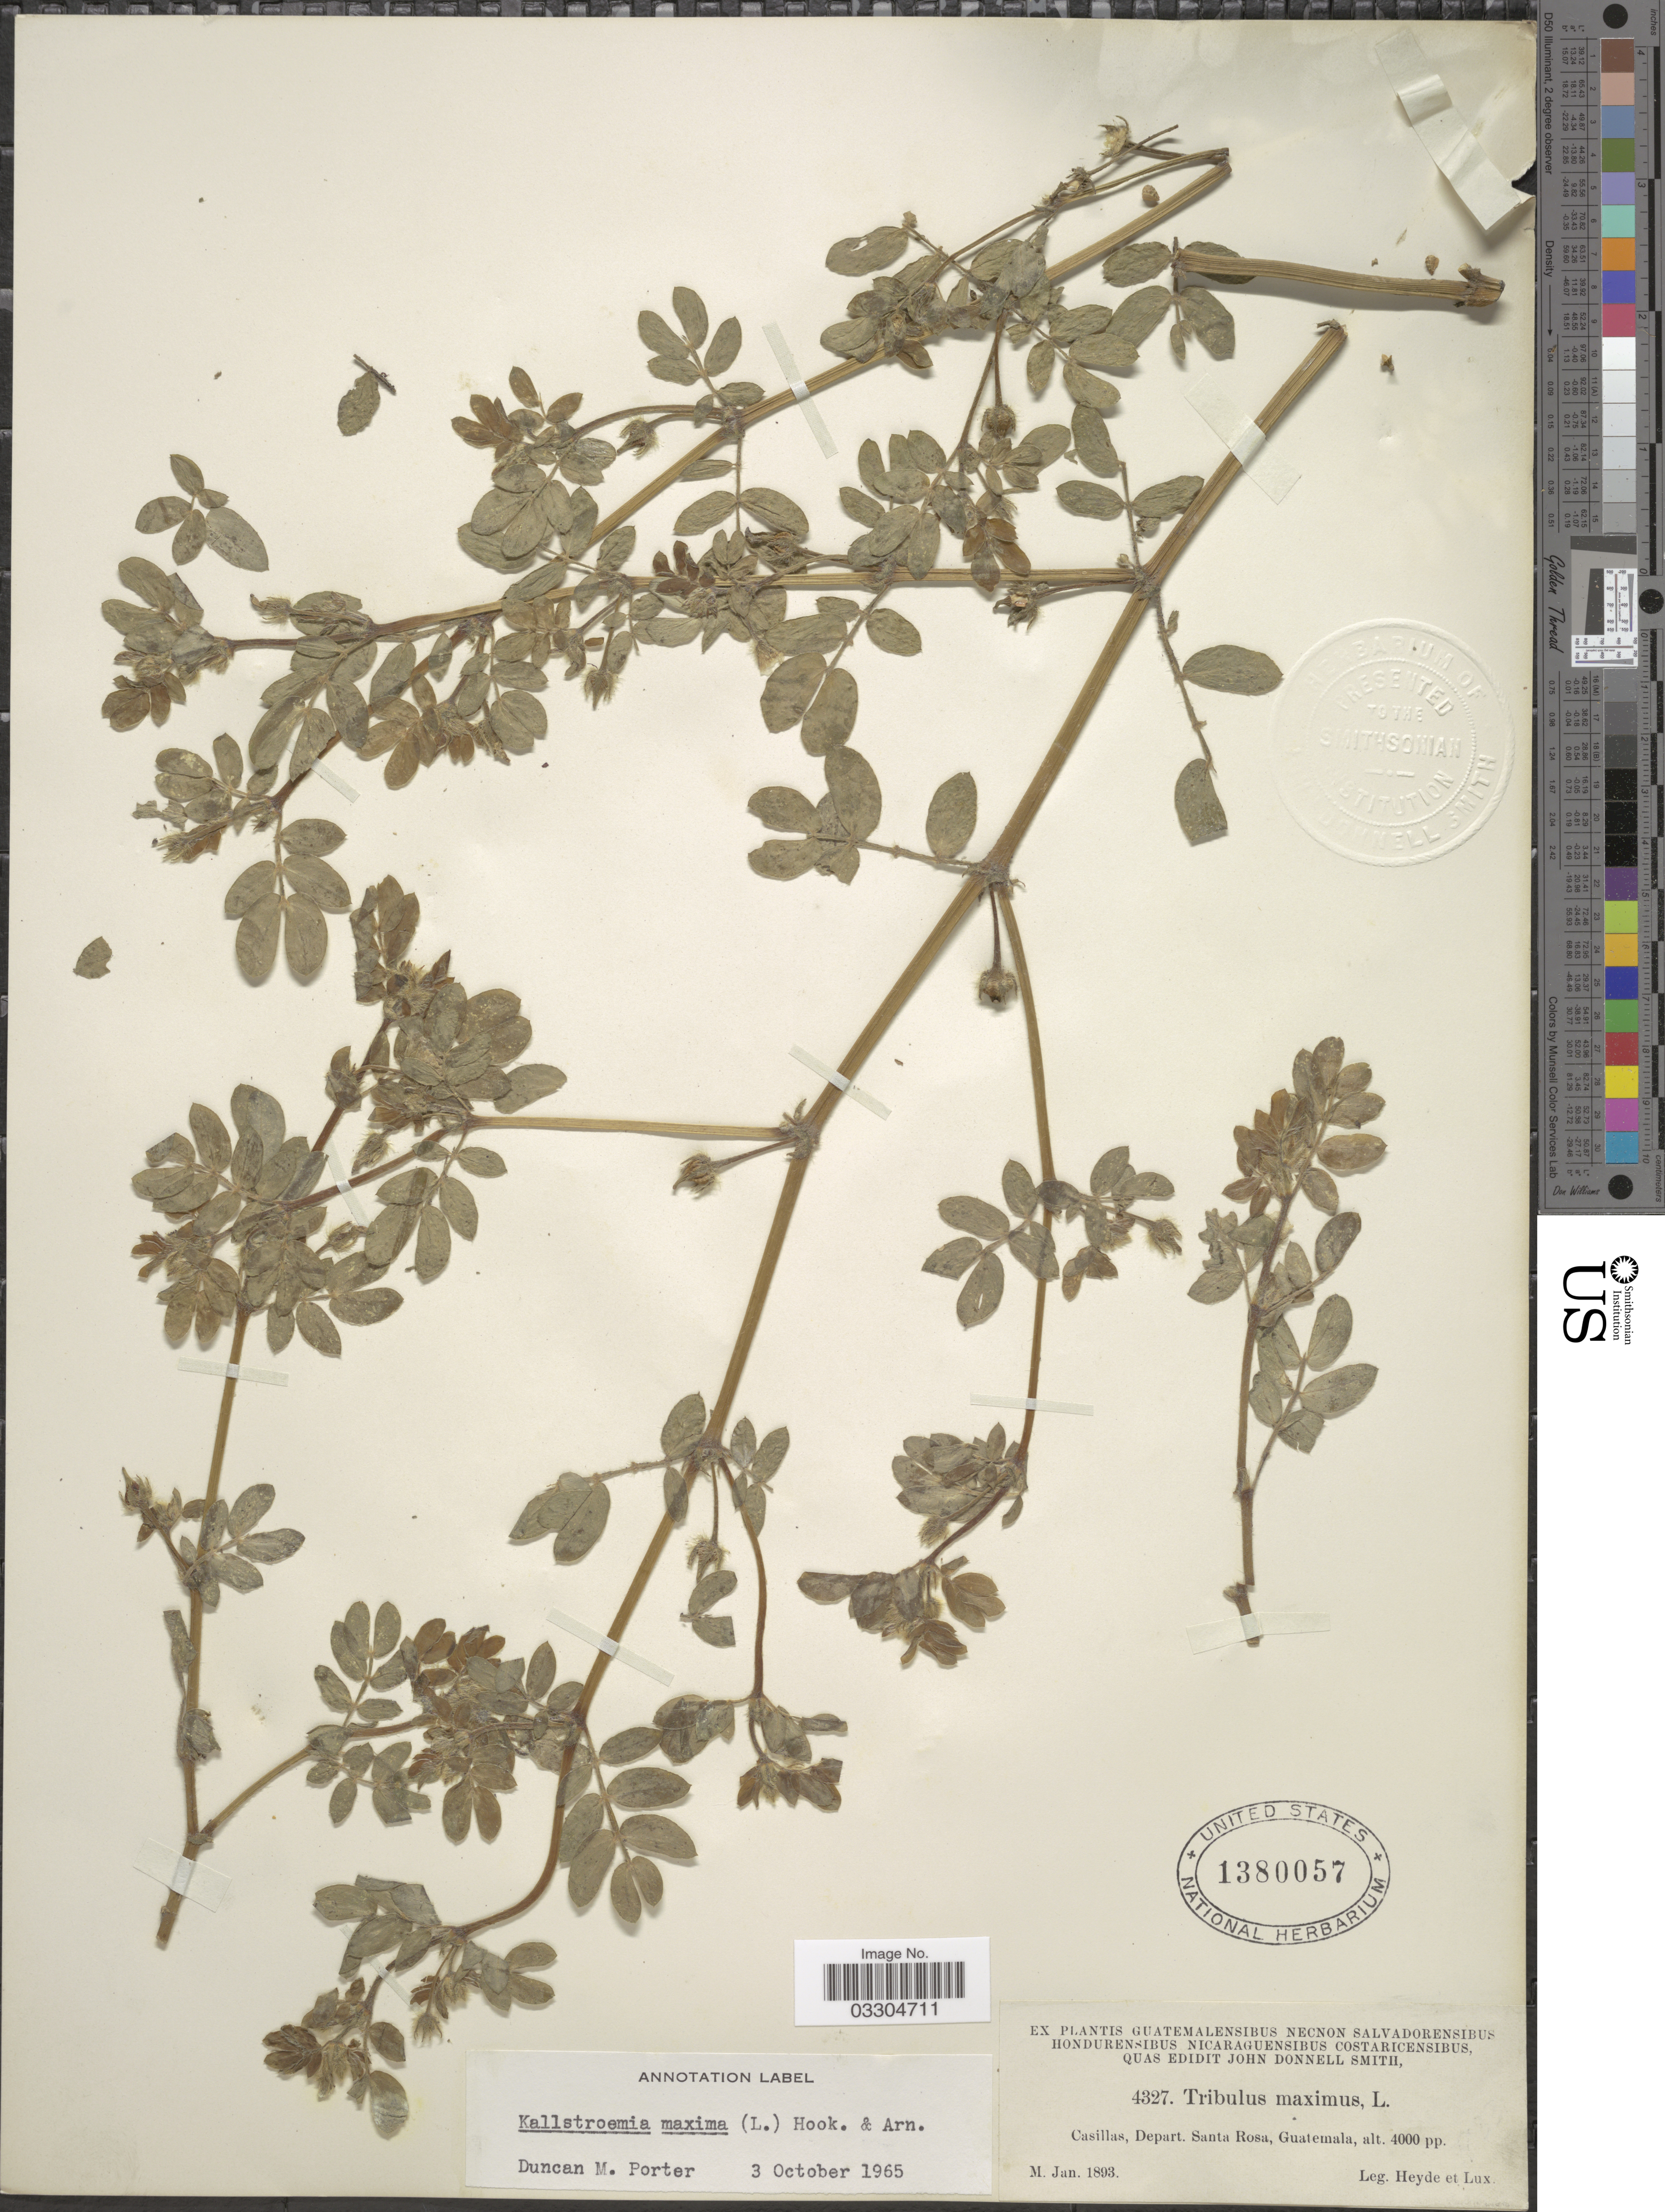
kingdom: Plantae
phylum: Tracheophyta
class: Magnoliopsida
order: Zygophyllales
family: Zygophyllaceae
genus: Kallstroemia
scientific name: Kallstroemia maxima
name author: (L.) Hook. & Arn.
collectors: Heyde & Lux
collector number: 4327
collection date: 1893-01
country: Guatemala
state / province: Santa Rosa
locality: Casillas, Depart. Santa Rosa.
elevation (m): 1219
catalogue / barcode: US 1380057